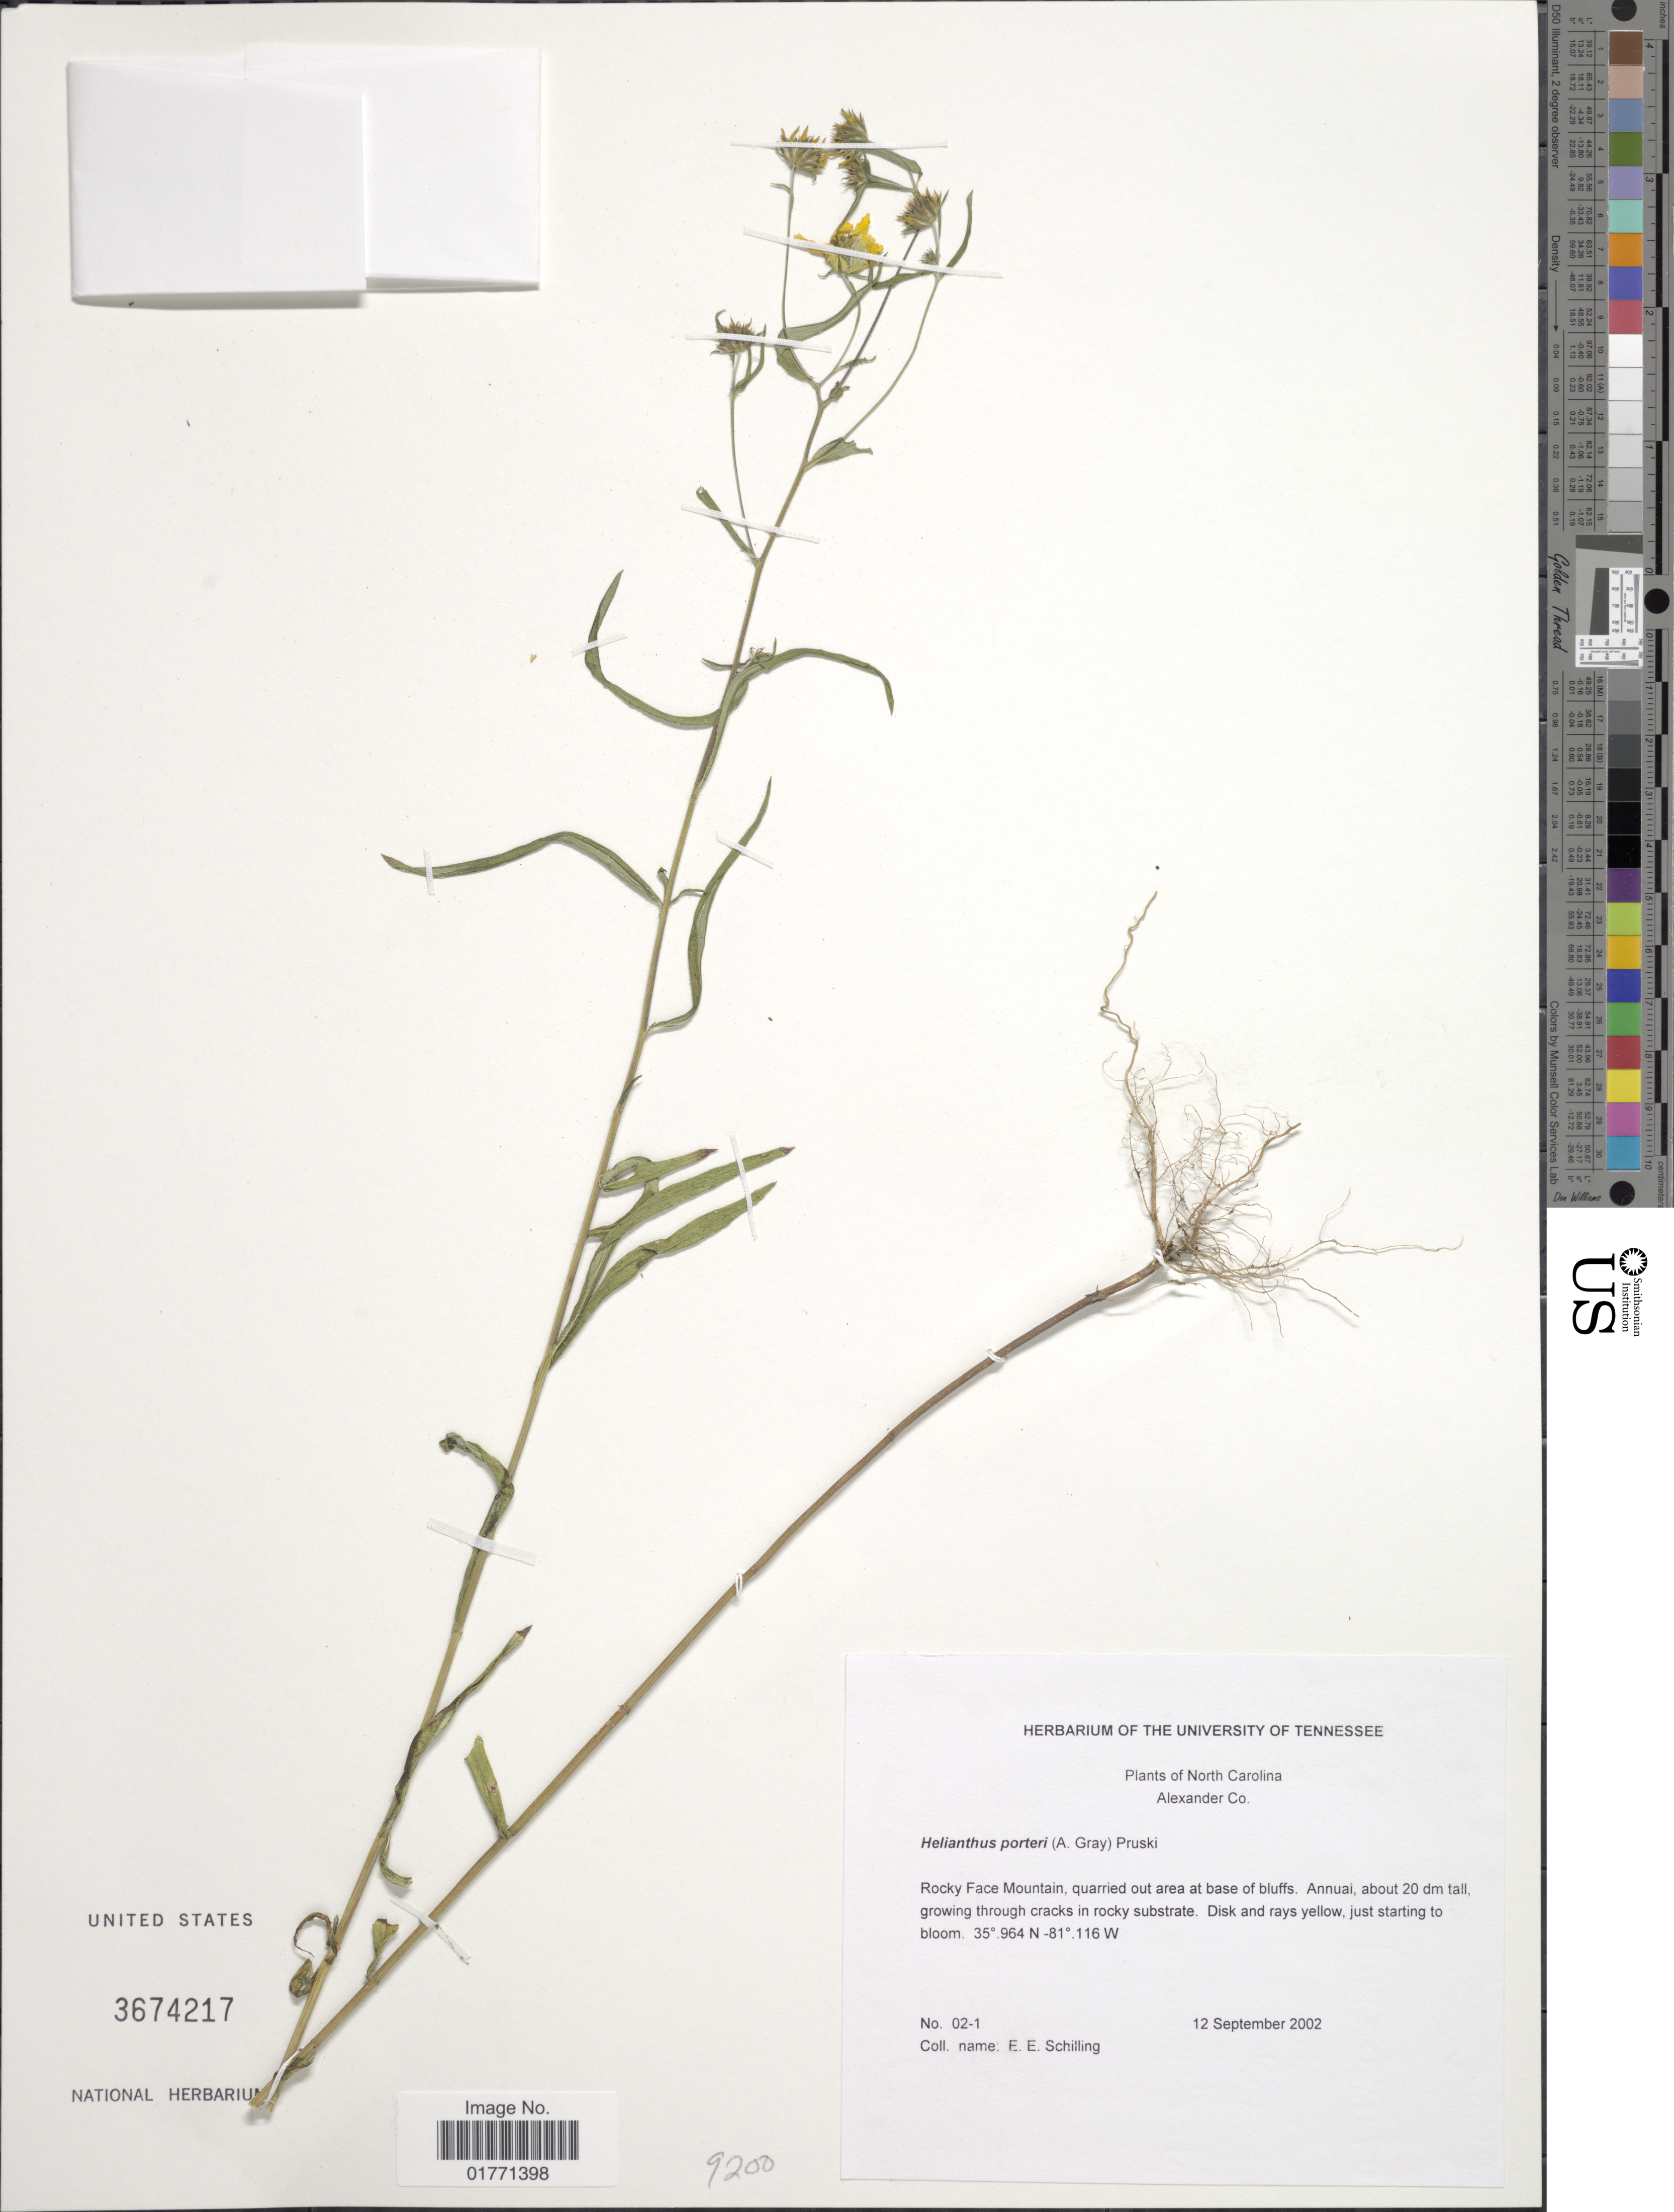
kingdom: Plantae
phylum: Tracheophyta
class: Magnoliopsida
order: Asterales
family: Asteraceae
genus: Helianthus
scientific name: Helianthus porteri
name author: (A. Gray) Pruski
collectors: E. E. Schilling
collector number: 02-1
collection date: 2002-09-12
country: United States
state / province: North Carolina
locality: Alexander Co., Rocky Face Mountain, quarried out area at base of bluffs, growing through cracks in rocky substrate.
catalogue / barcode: US 3674217